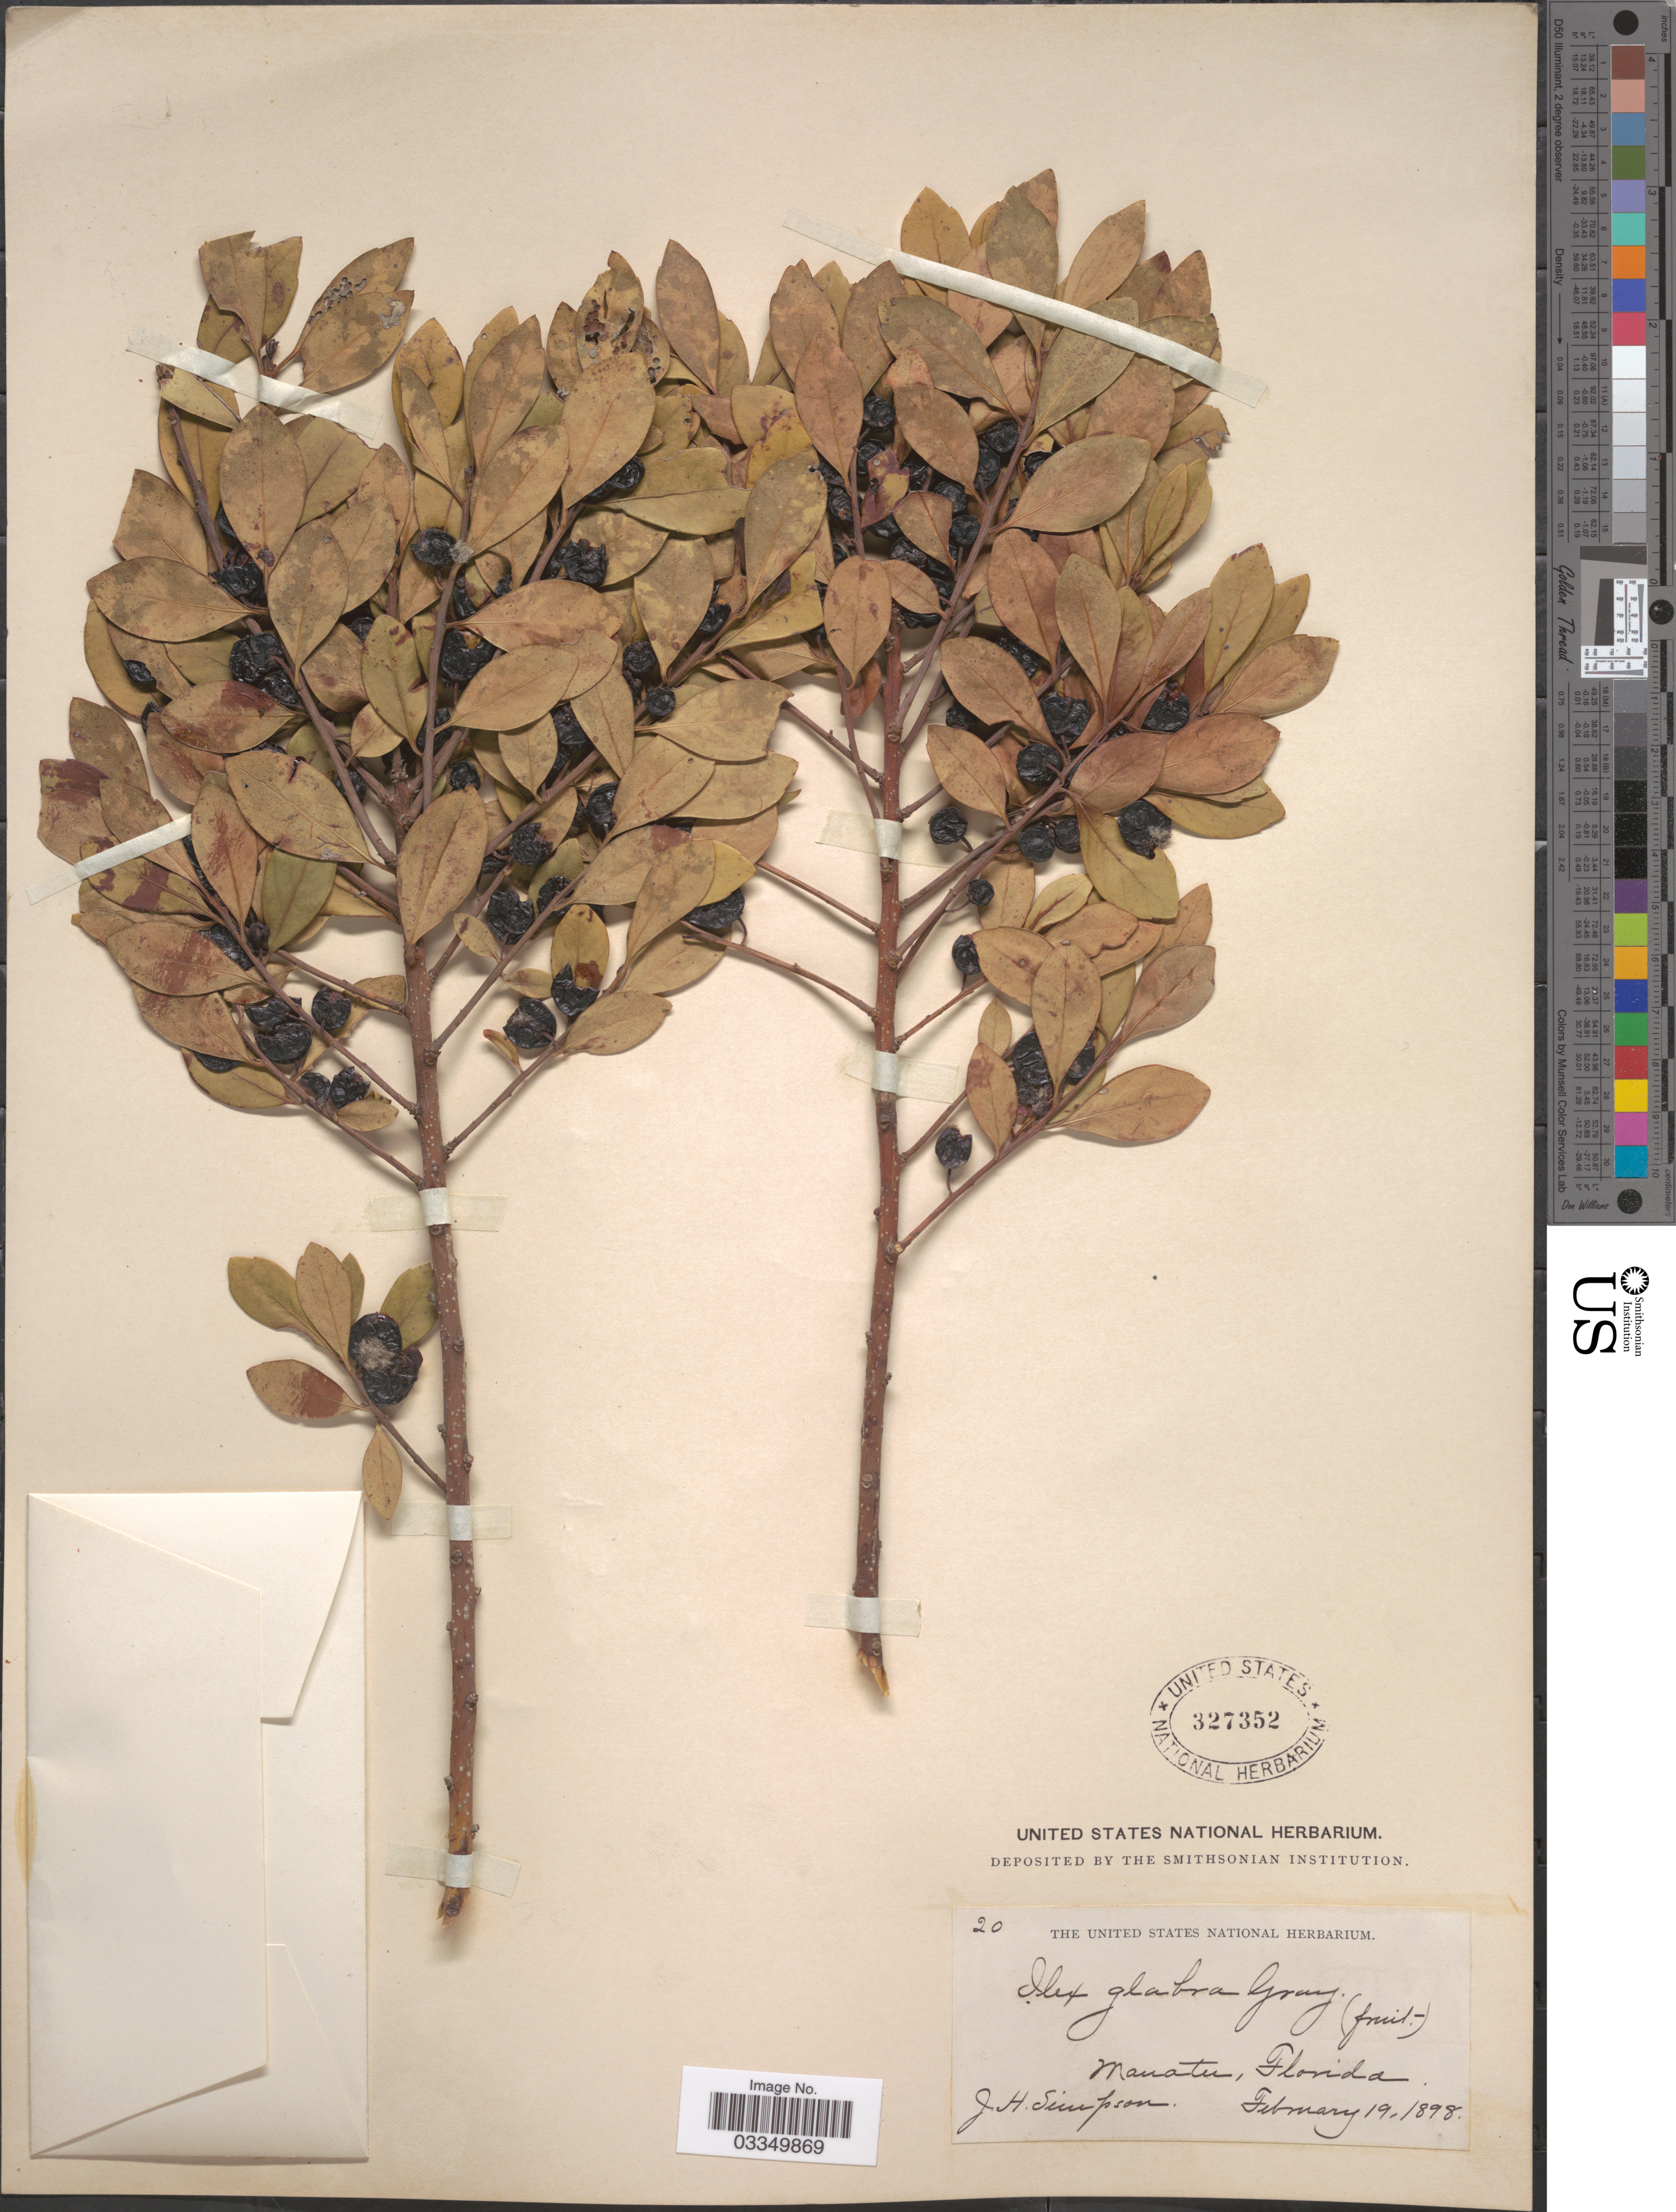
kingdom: Plantae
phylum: Tracheophyta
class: Magnoliopsida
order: Aquifoliales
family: Aquifoliaceae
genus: Ilex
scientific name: Ilex glabra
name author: (L.) A. Gray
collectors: J. H. Simpson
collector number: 20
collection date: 1898-02-19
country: United States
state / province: Florida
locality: Manatee.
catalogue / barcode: US 327352